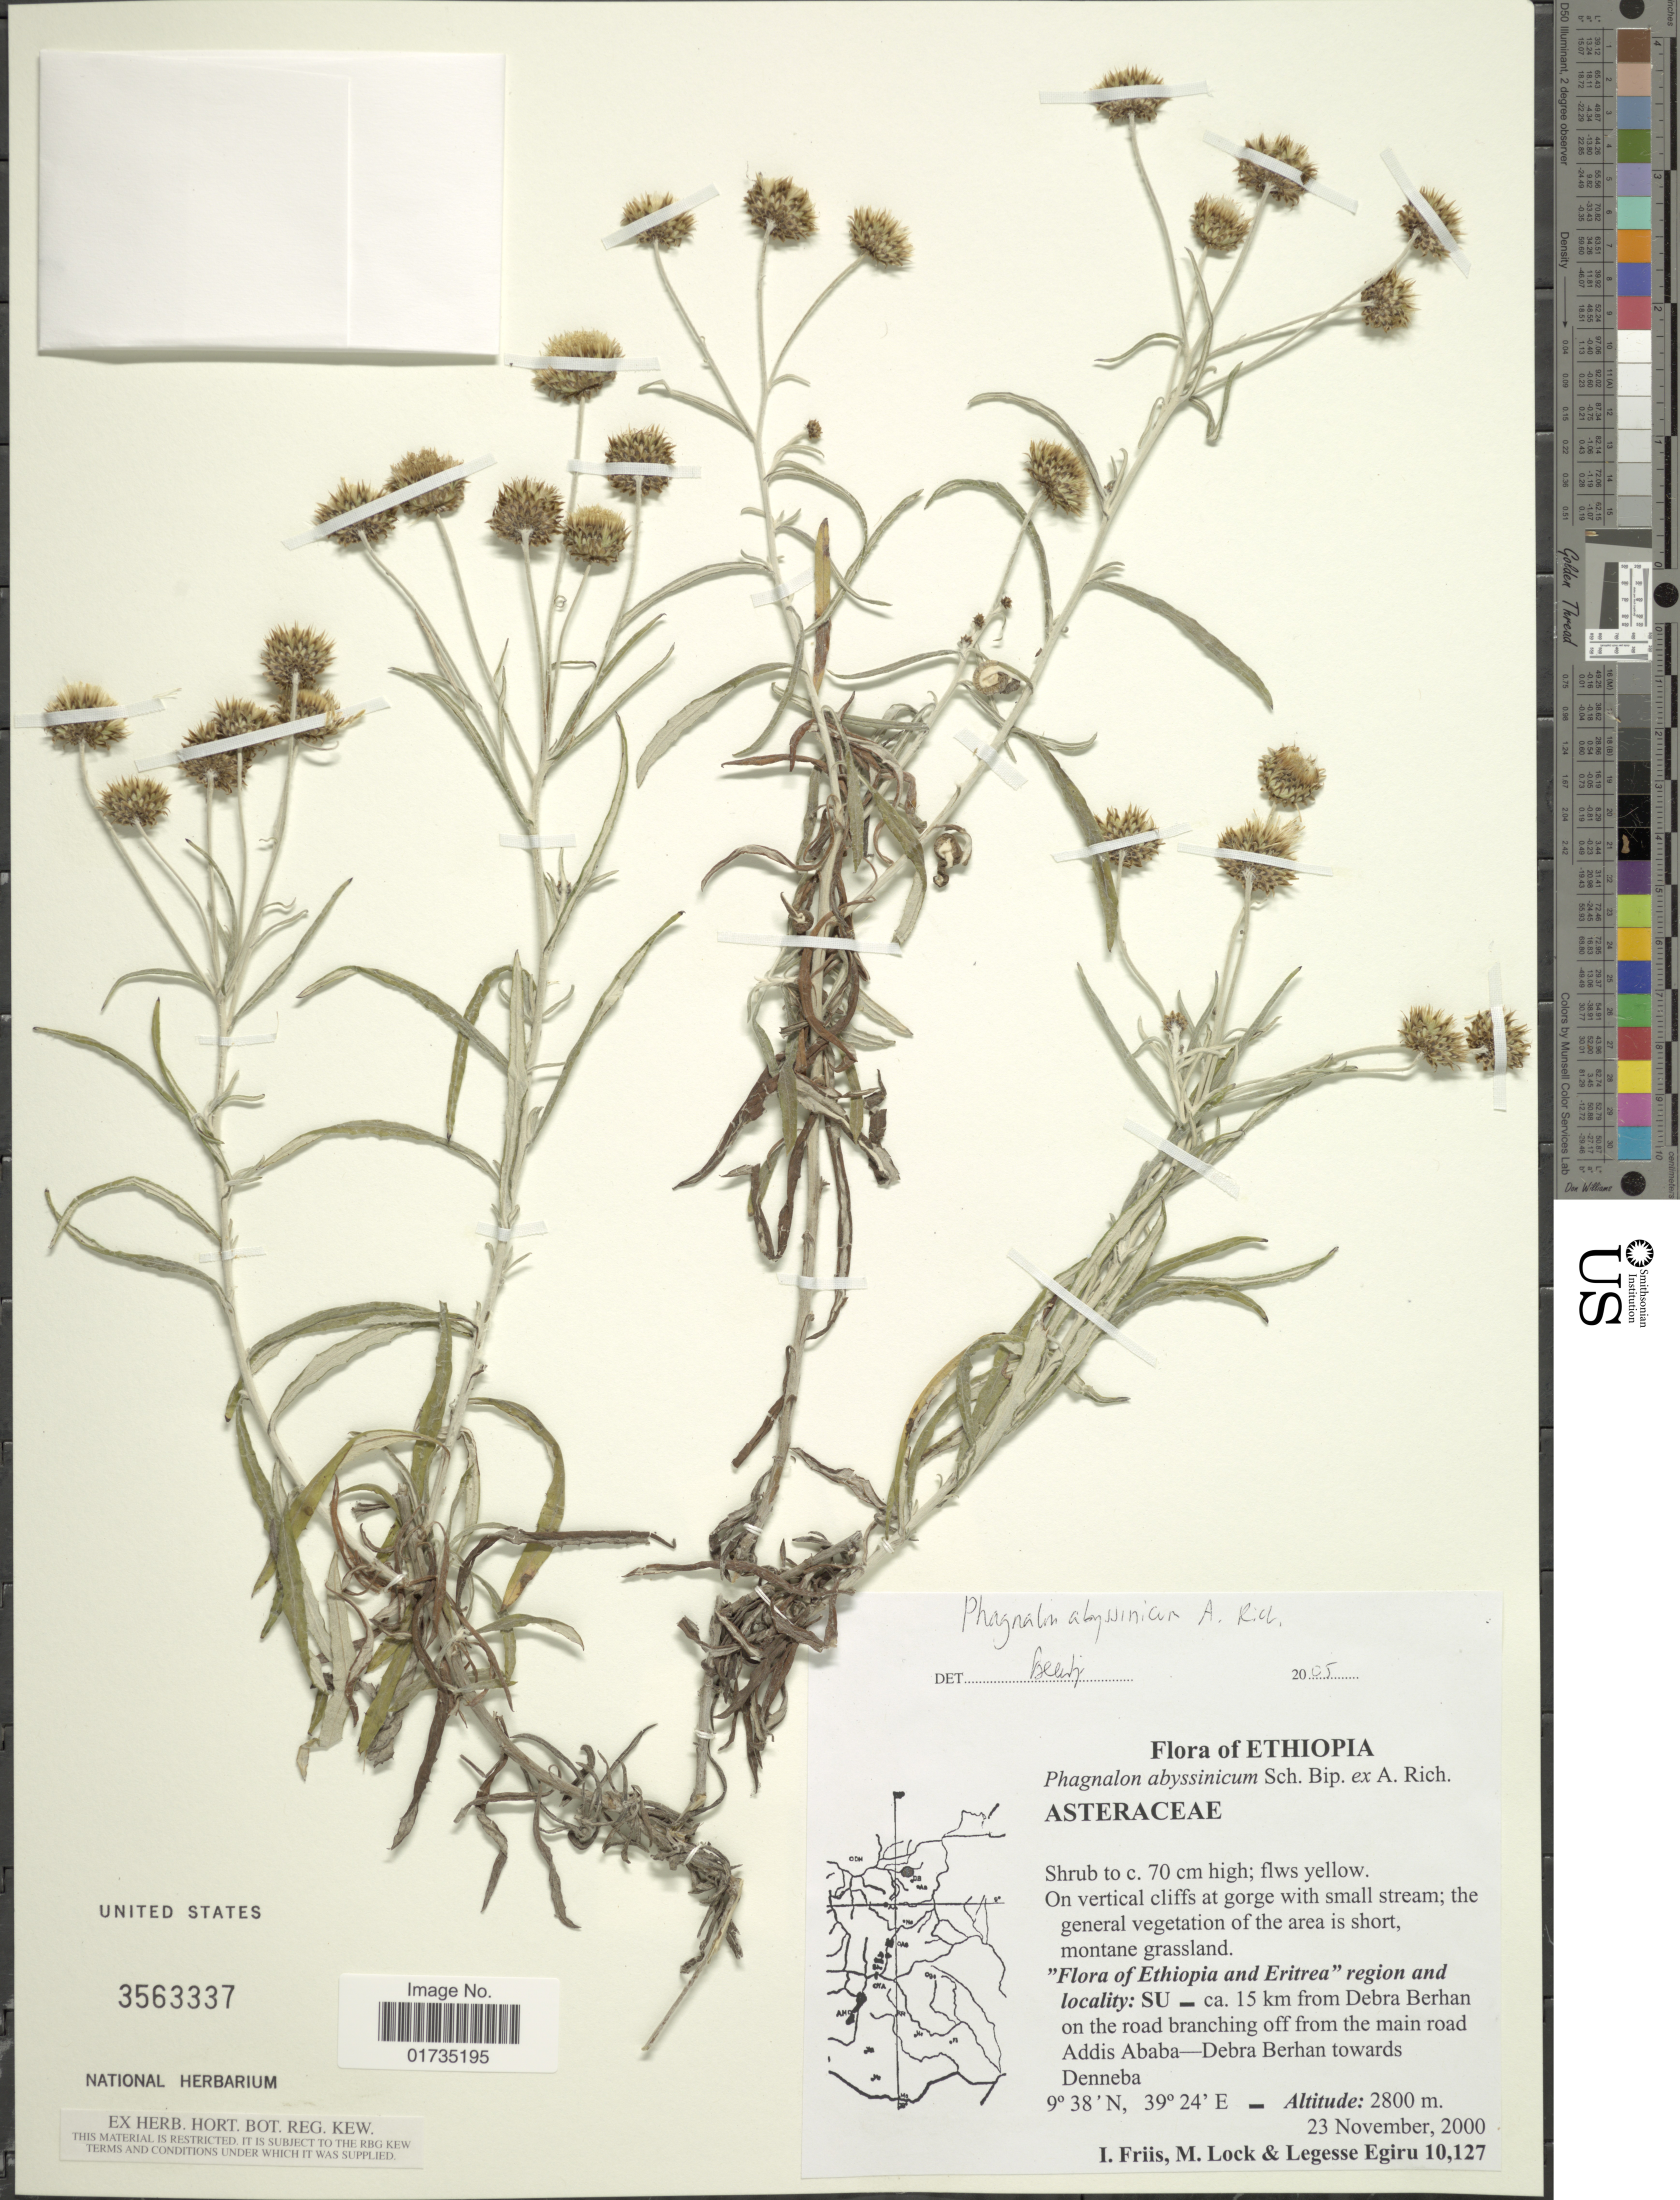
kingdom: Plantae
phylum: Tracheophyta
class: Magnoliopsida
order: Asterales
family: Asteraceae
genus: Phagnalon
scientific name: Phagnalon abyssinicum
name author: Sch. Bip. ex A. Rich.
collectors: I. Friis, M. Lock & L. Egiru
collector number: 10127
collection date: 2000-11-23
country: Ethiopia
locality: Ethiopia. SU- ca. 15 km from Debra Berhan on the road branching off from the main road Addis Ababa--Debra Berhan towards Denneba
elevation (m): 2800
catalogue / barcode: US 3563337